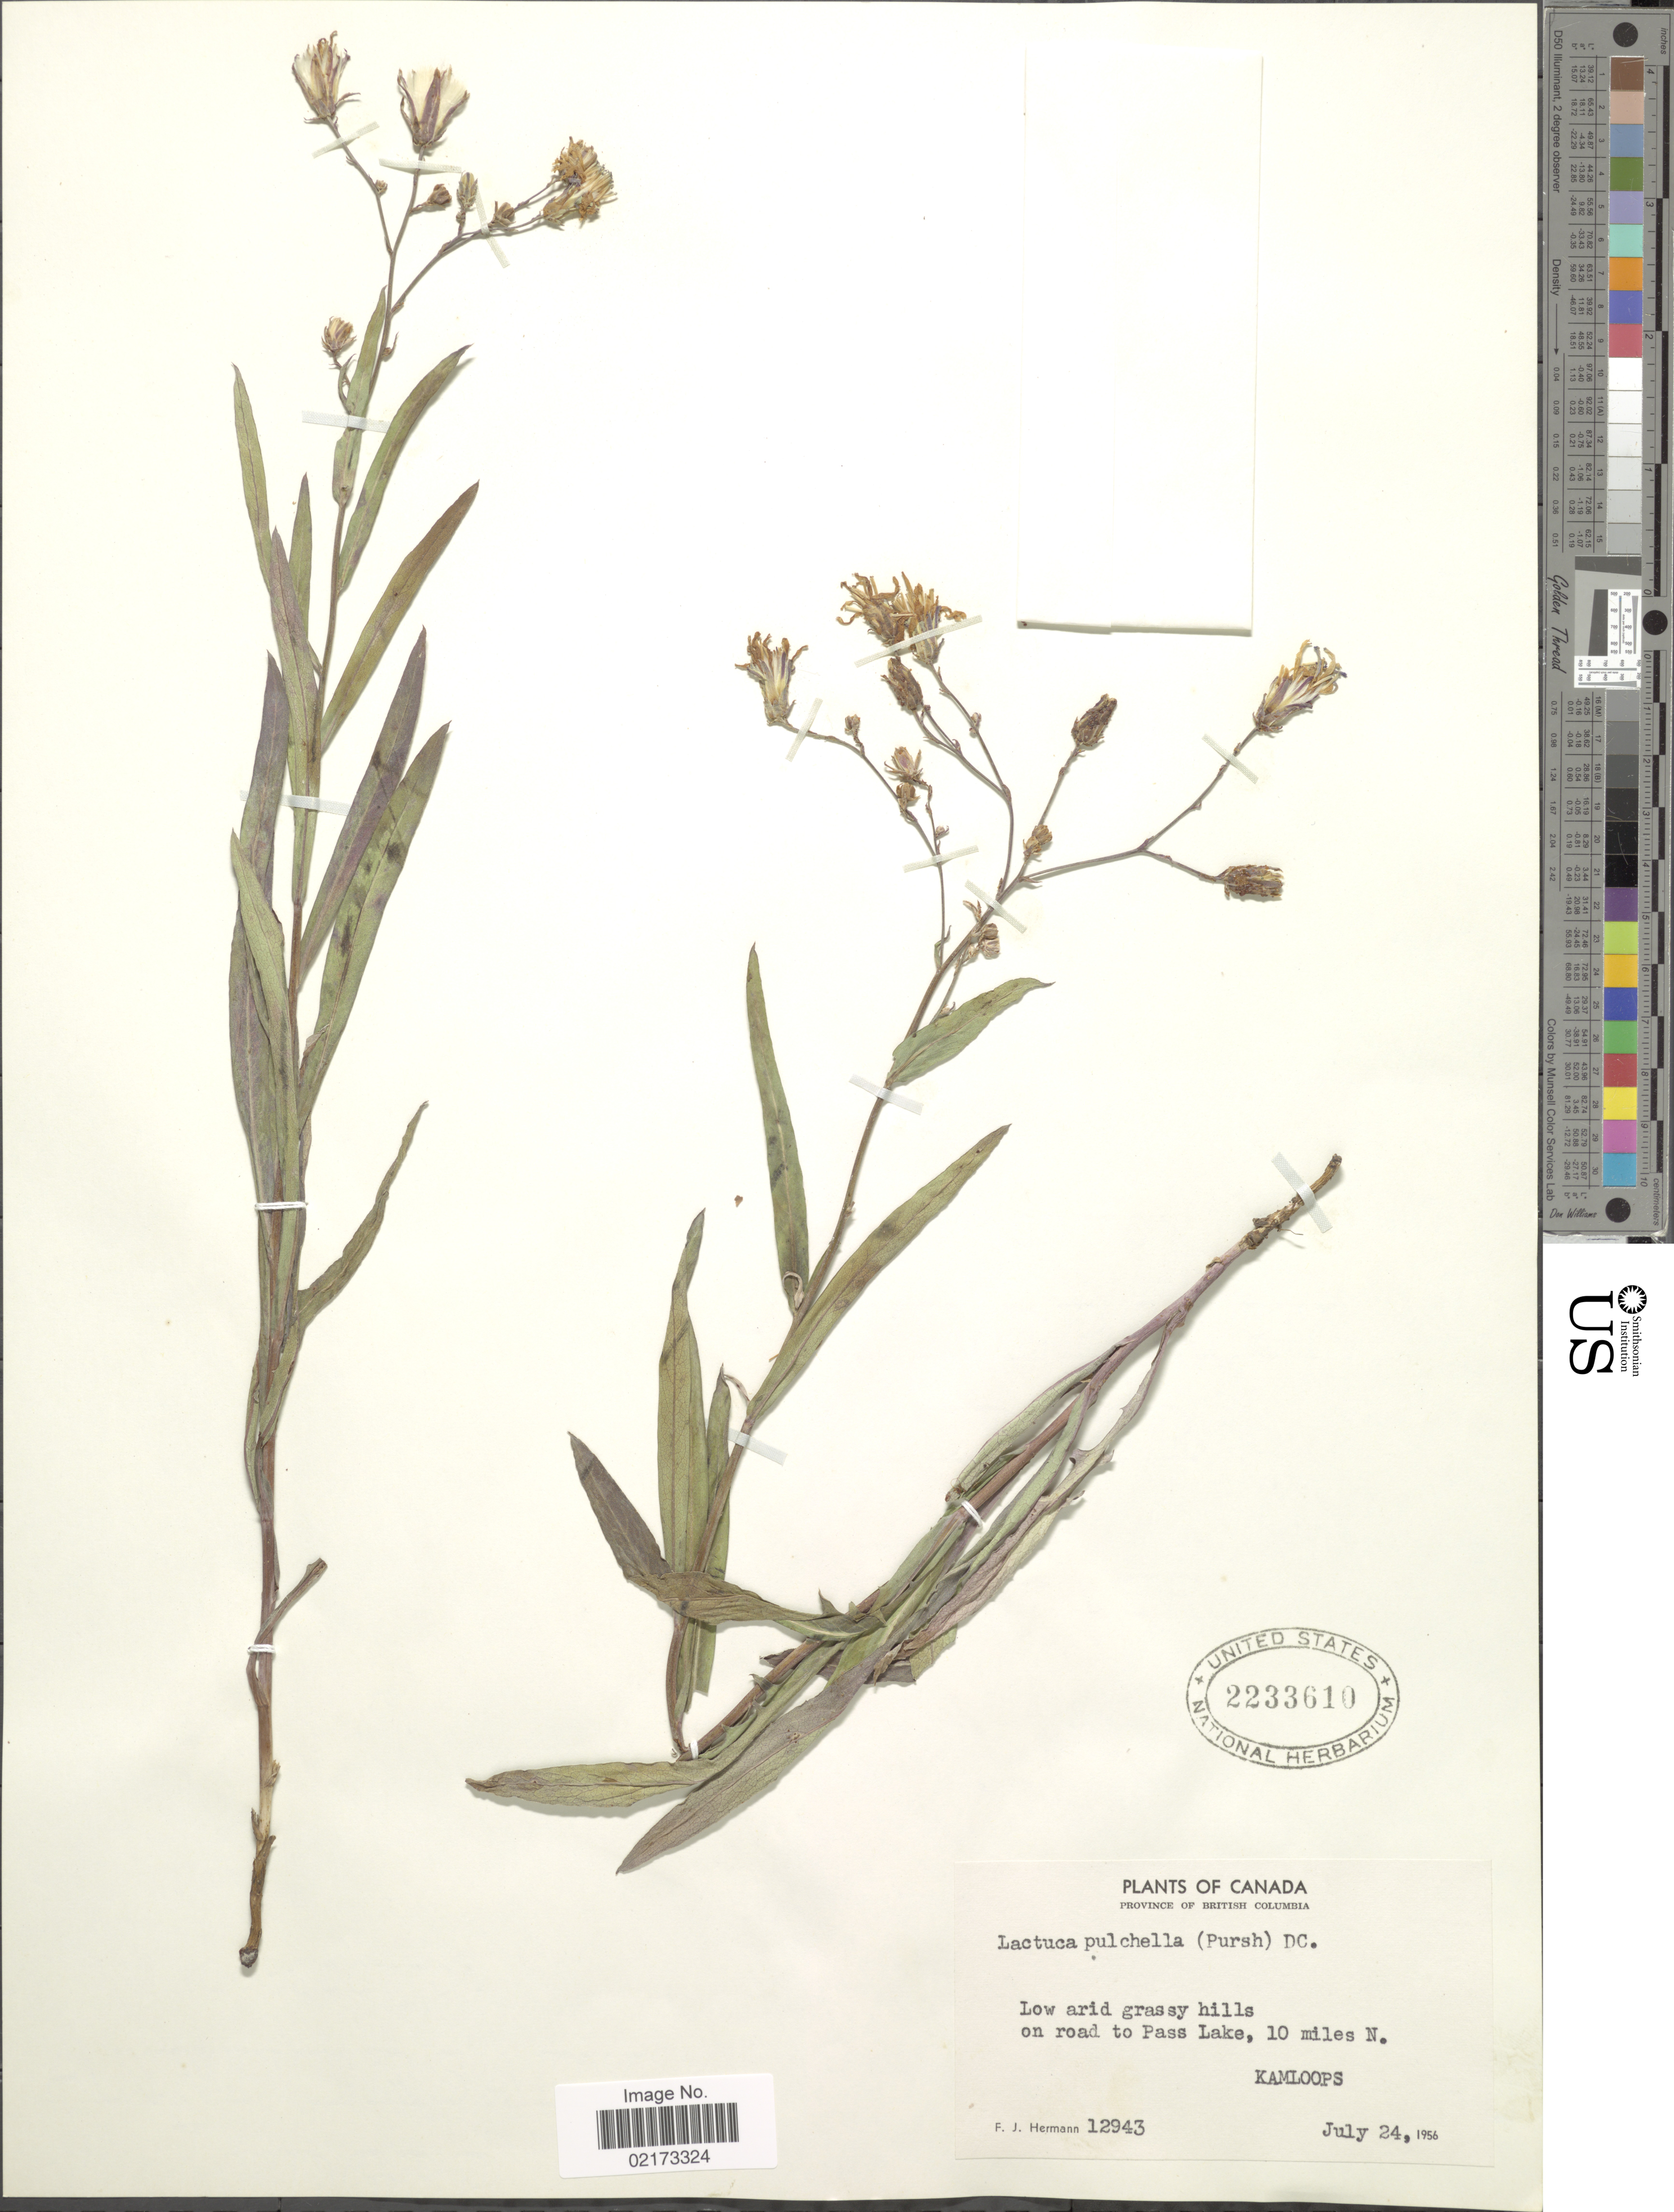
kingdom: Plantae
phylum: Tracheophyta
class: Magnoliopsida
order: Asterales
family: Asteraceae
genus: Lactuca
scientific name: Lactuca tatarica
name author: (L.) C.A. Mey.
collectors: F. J. Hermann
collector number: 12943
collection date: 1956-07-24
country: Canada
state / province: British Columbia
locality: Road to Pass Lake, 10 miles N., Kamloops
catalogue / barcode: US 2233610